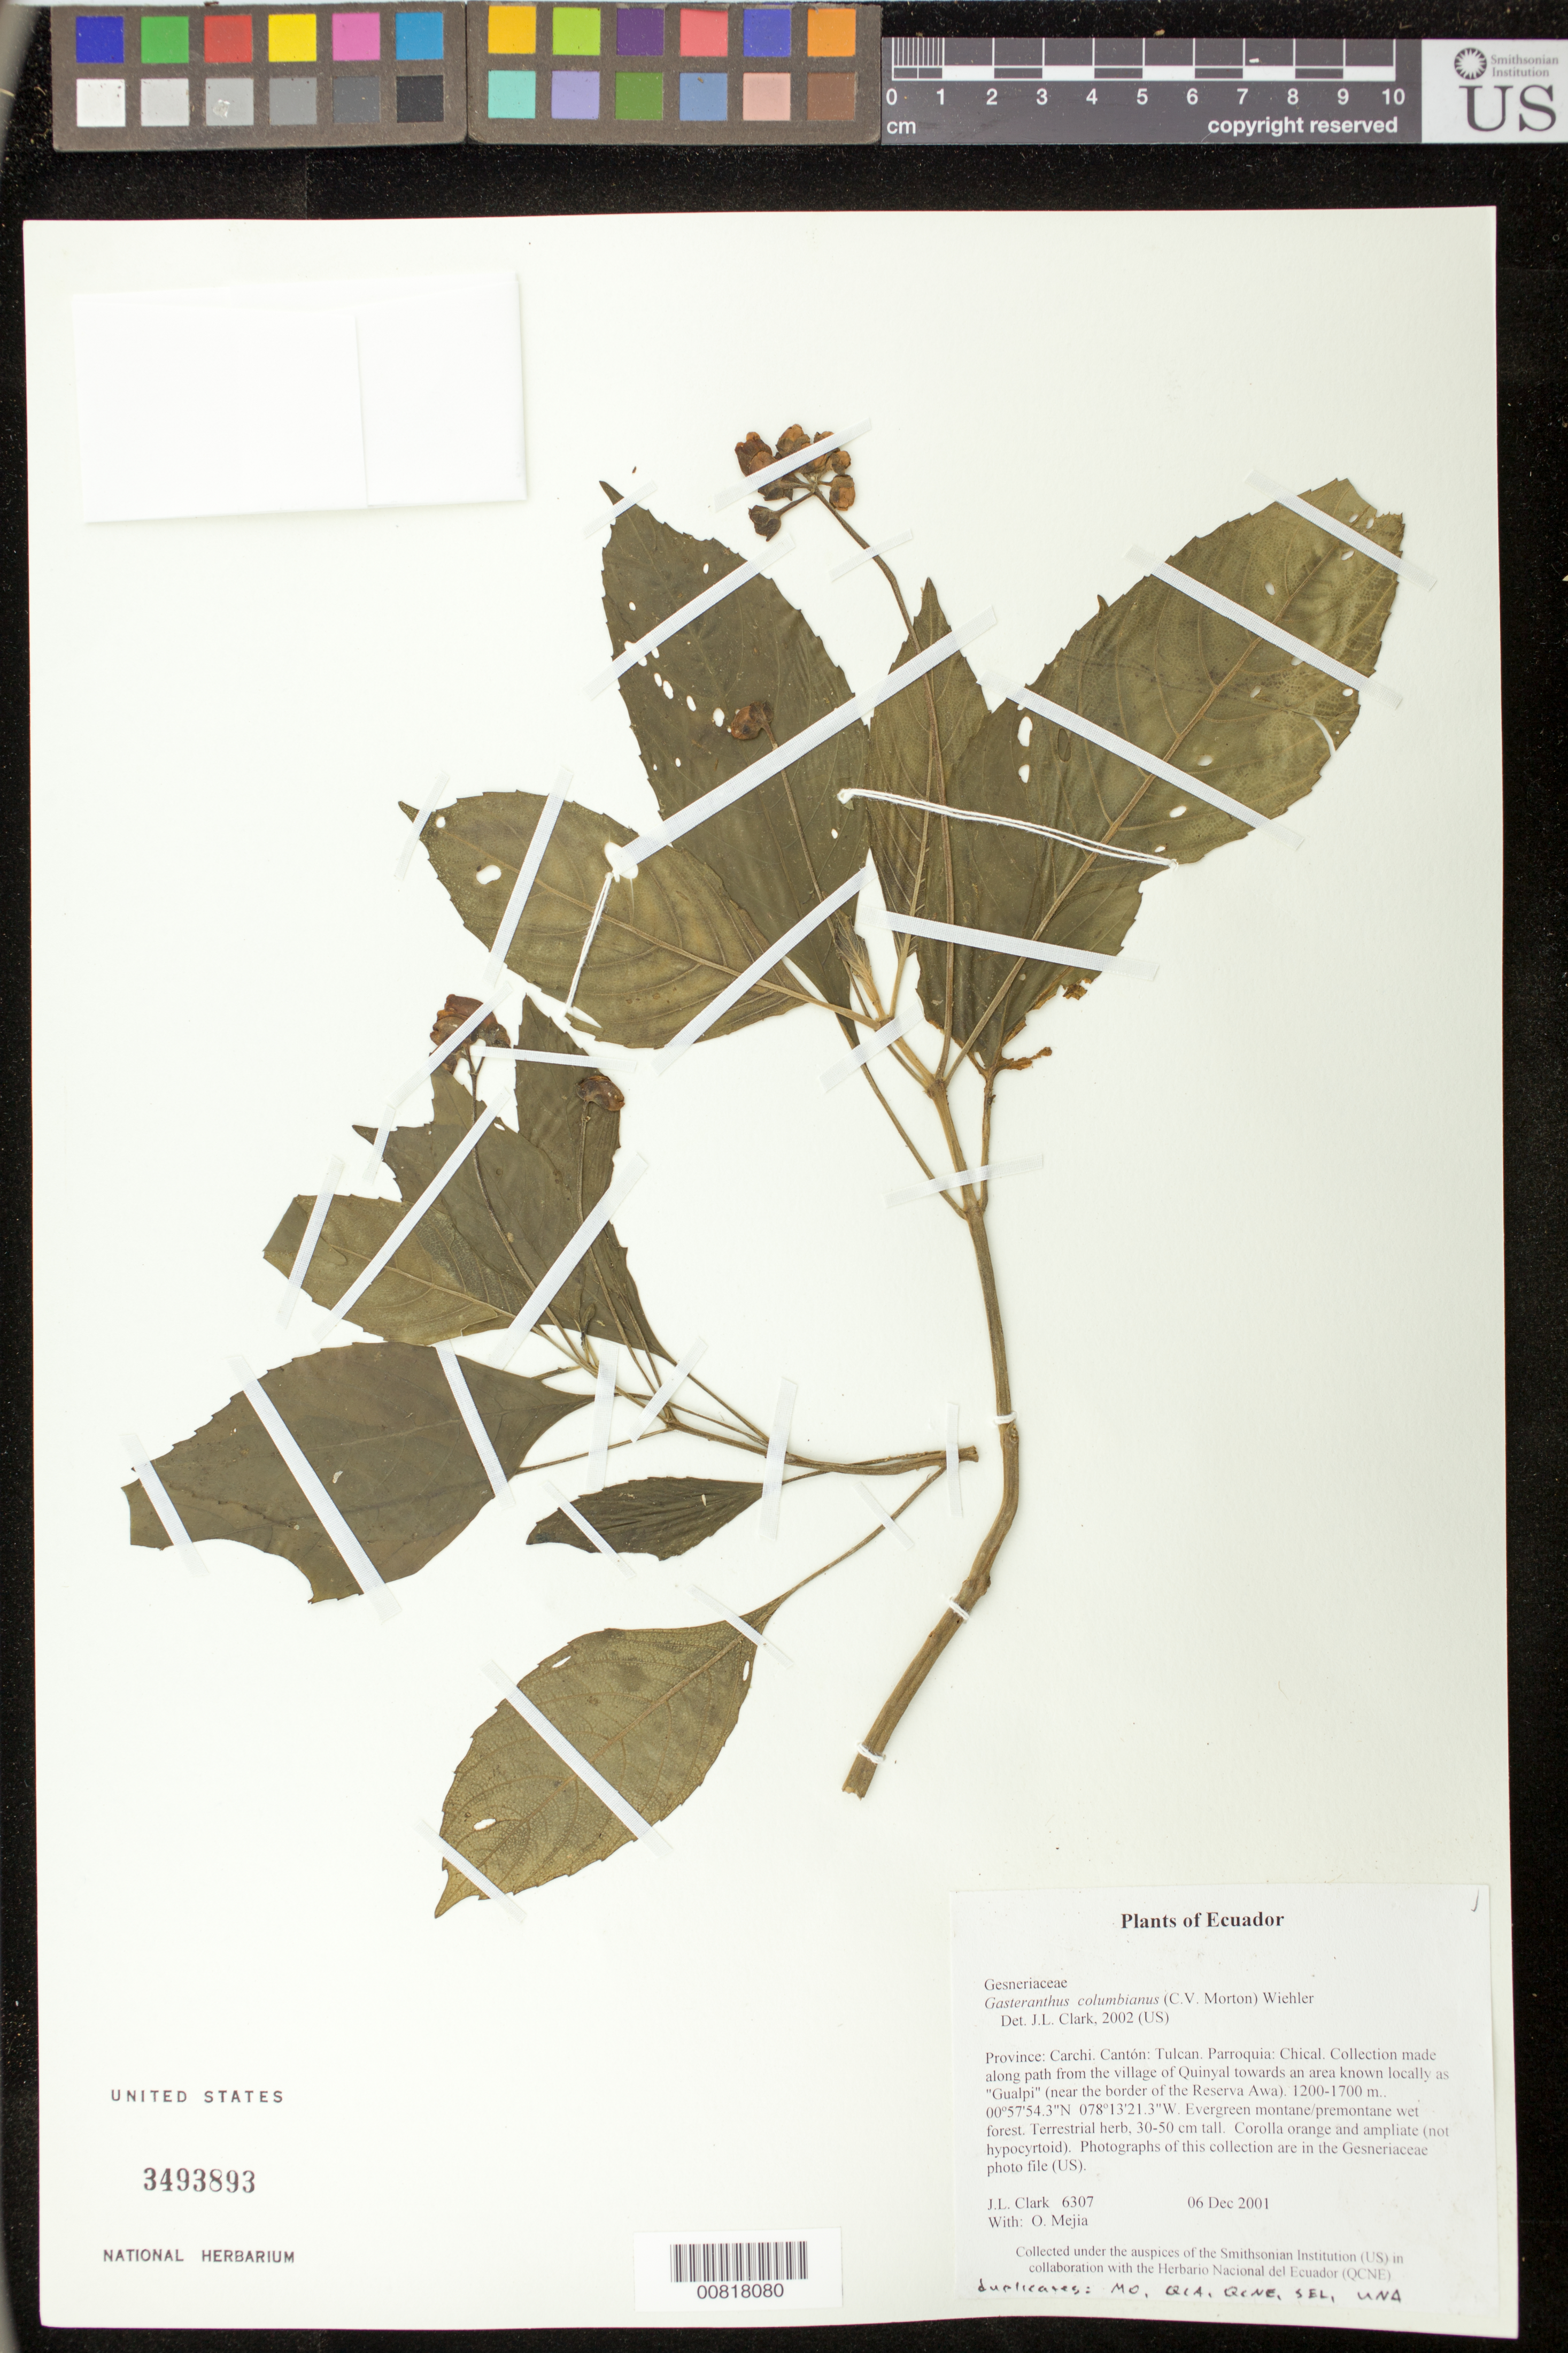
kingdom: Plantae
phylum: Tracheophyta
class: Magnoliopsida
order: Lamiales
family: Gesneriaceae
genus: Gasteranthus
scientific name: Gasteranthus columbianus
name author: (C.V. Morton) Wiehler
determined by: Clark, J. L., (SEL), The Marie Selby Botanical Garden (UNITED STATES)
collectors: J. L. Clark & O. Mejia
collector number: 6307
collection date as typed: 06 Dec 2001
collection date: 2001-12-06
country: Ecuador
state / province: Carchi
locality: Tulcan. Parroquia: Chical. Collection made along path from the village of Quinyal towards an area known locally as "Gualpi" (near the border of the Reserva Awa).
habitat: Evergreen montane/premontane wet forest.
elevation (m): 1200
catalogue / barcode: US 3493893